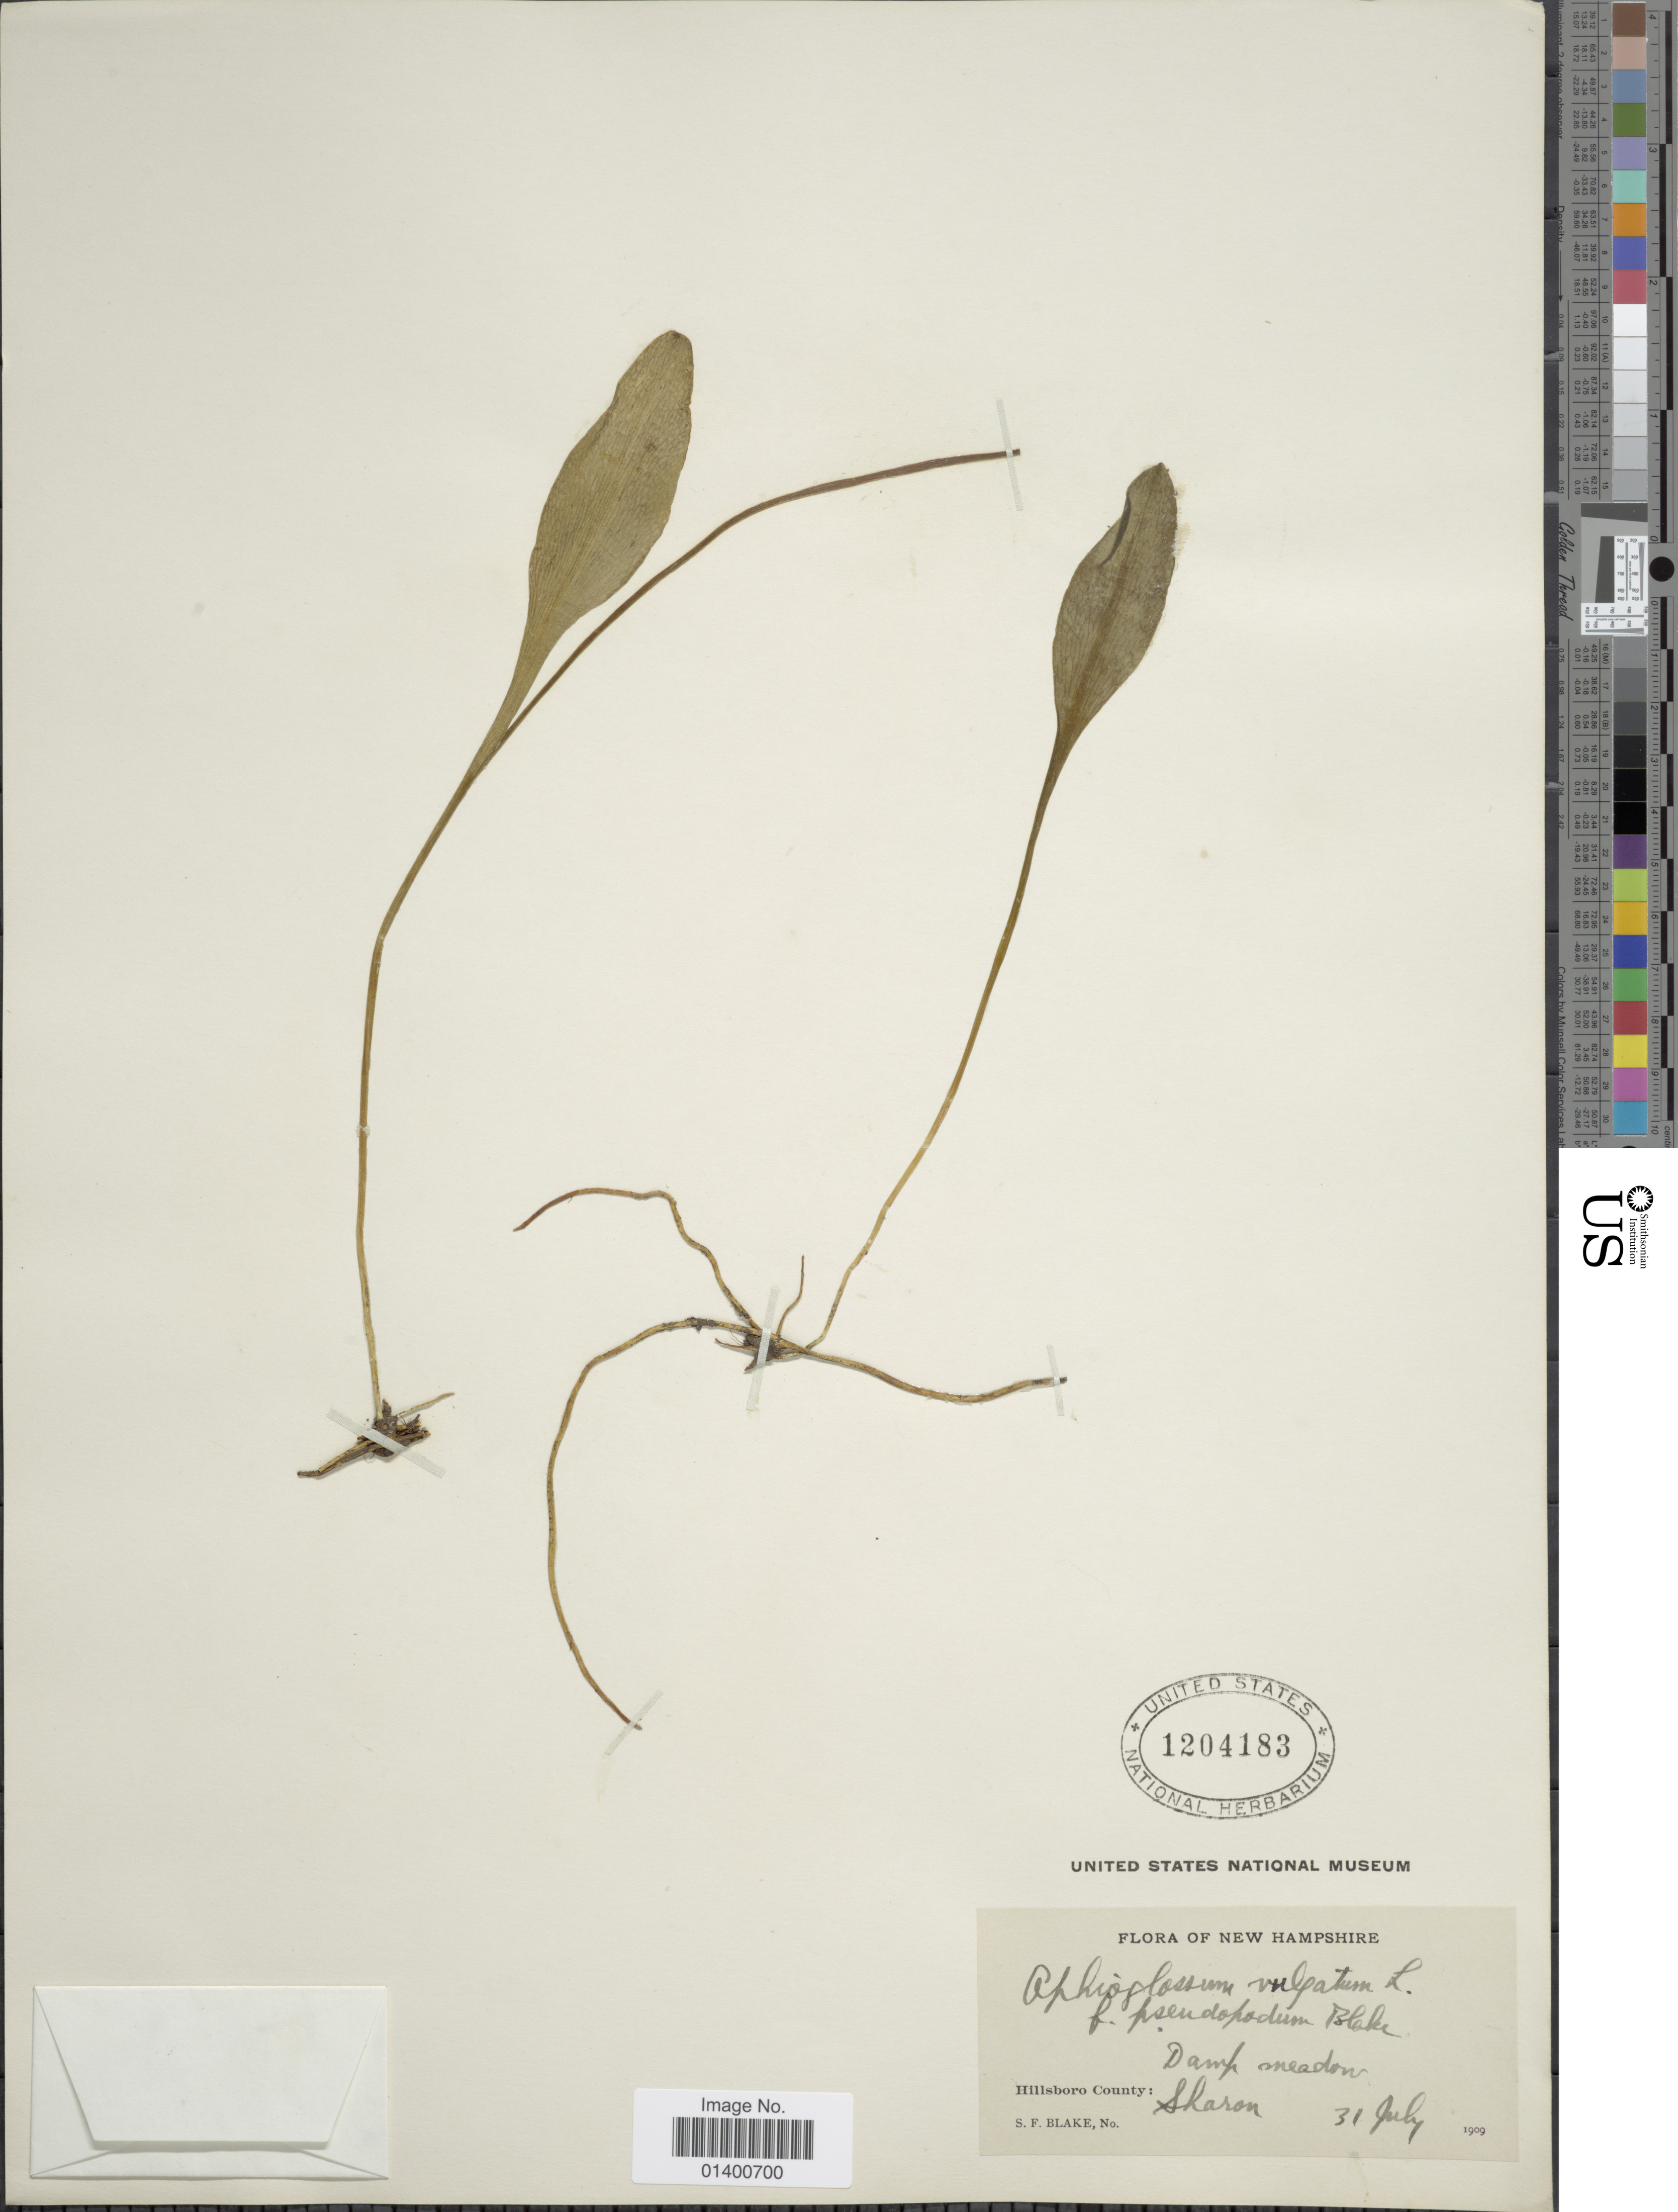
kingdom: Plantae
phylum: Tracheophyta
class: Polypodiopsida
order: Ophioglossales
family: Ophioglossaceae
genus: Ophioglossum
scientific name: Ophioglossum vulgatum var. pseudopodum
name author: (S.F. Blake) Farw.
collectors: S. Blake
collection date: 1909-07-31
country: United States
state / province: New Hampshire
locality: Hillsboro County: Sharon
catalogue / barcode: US 1204183